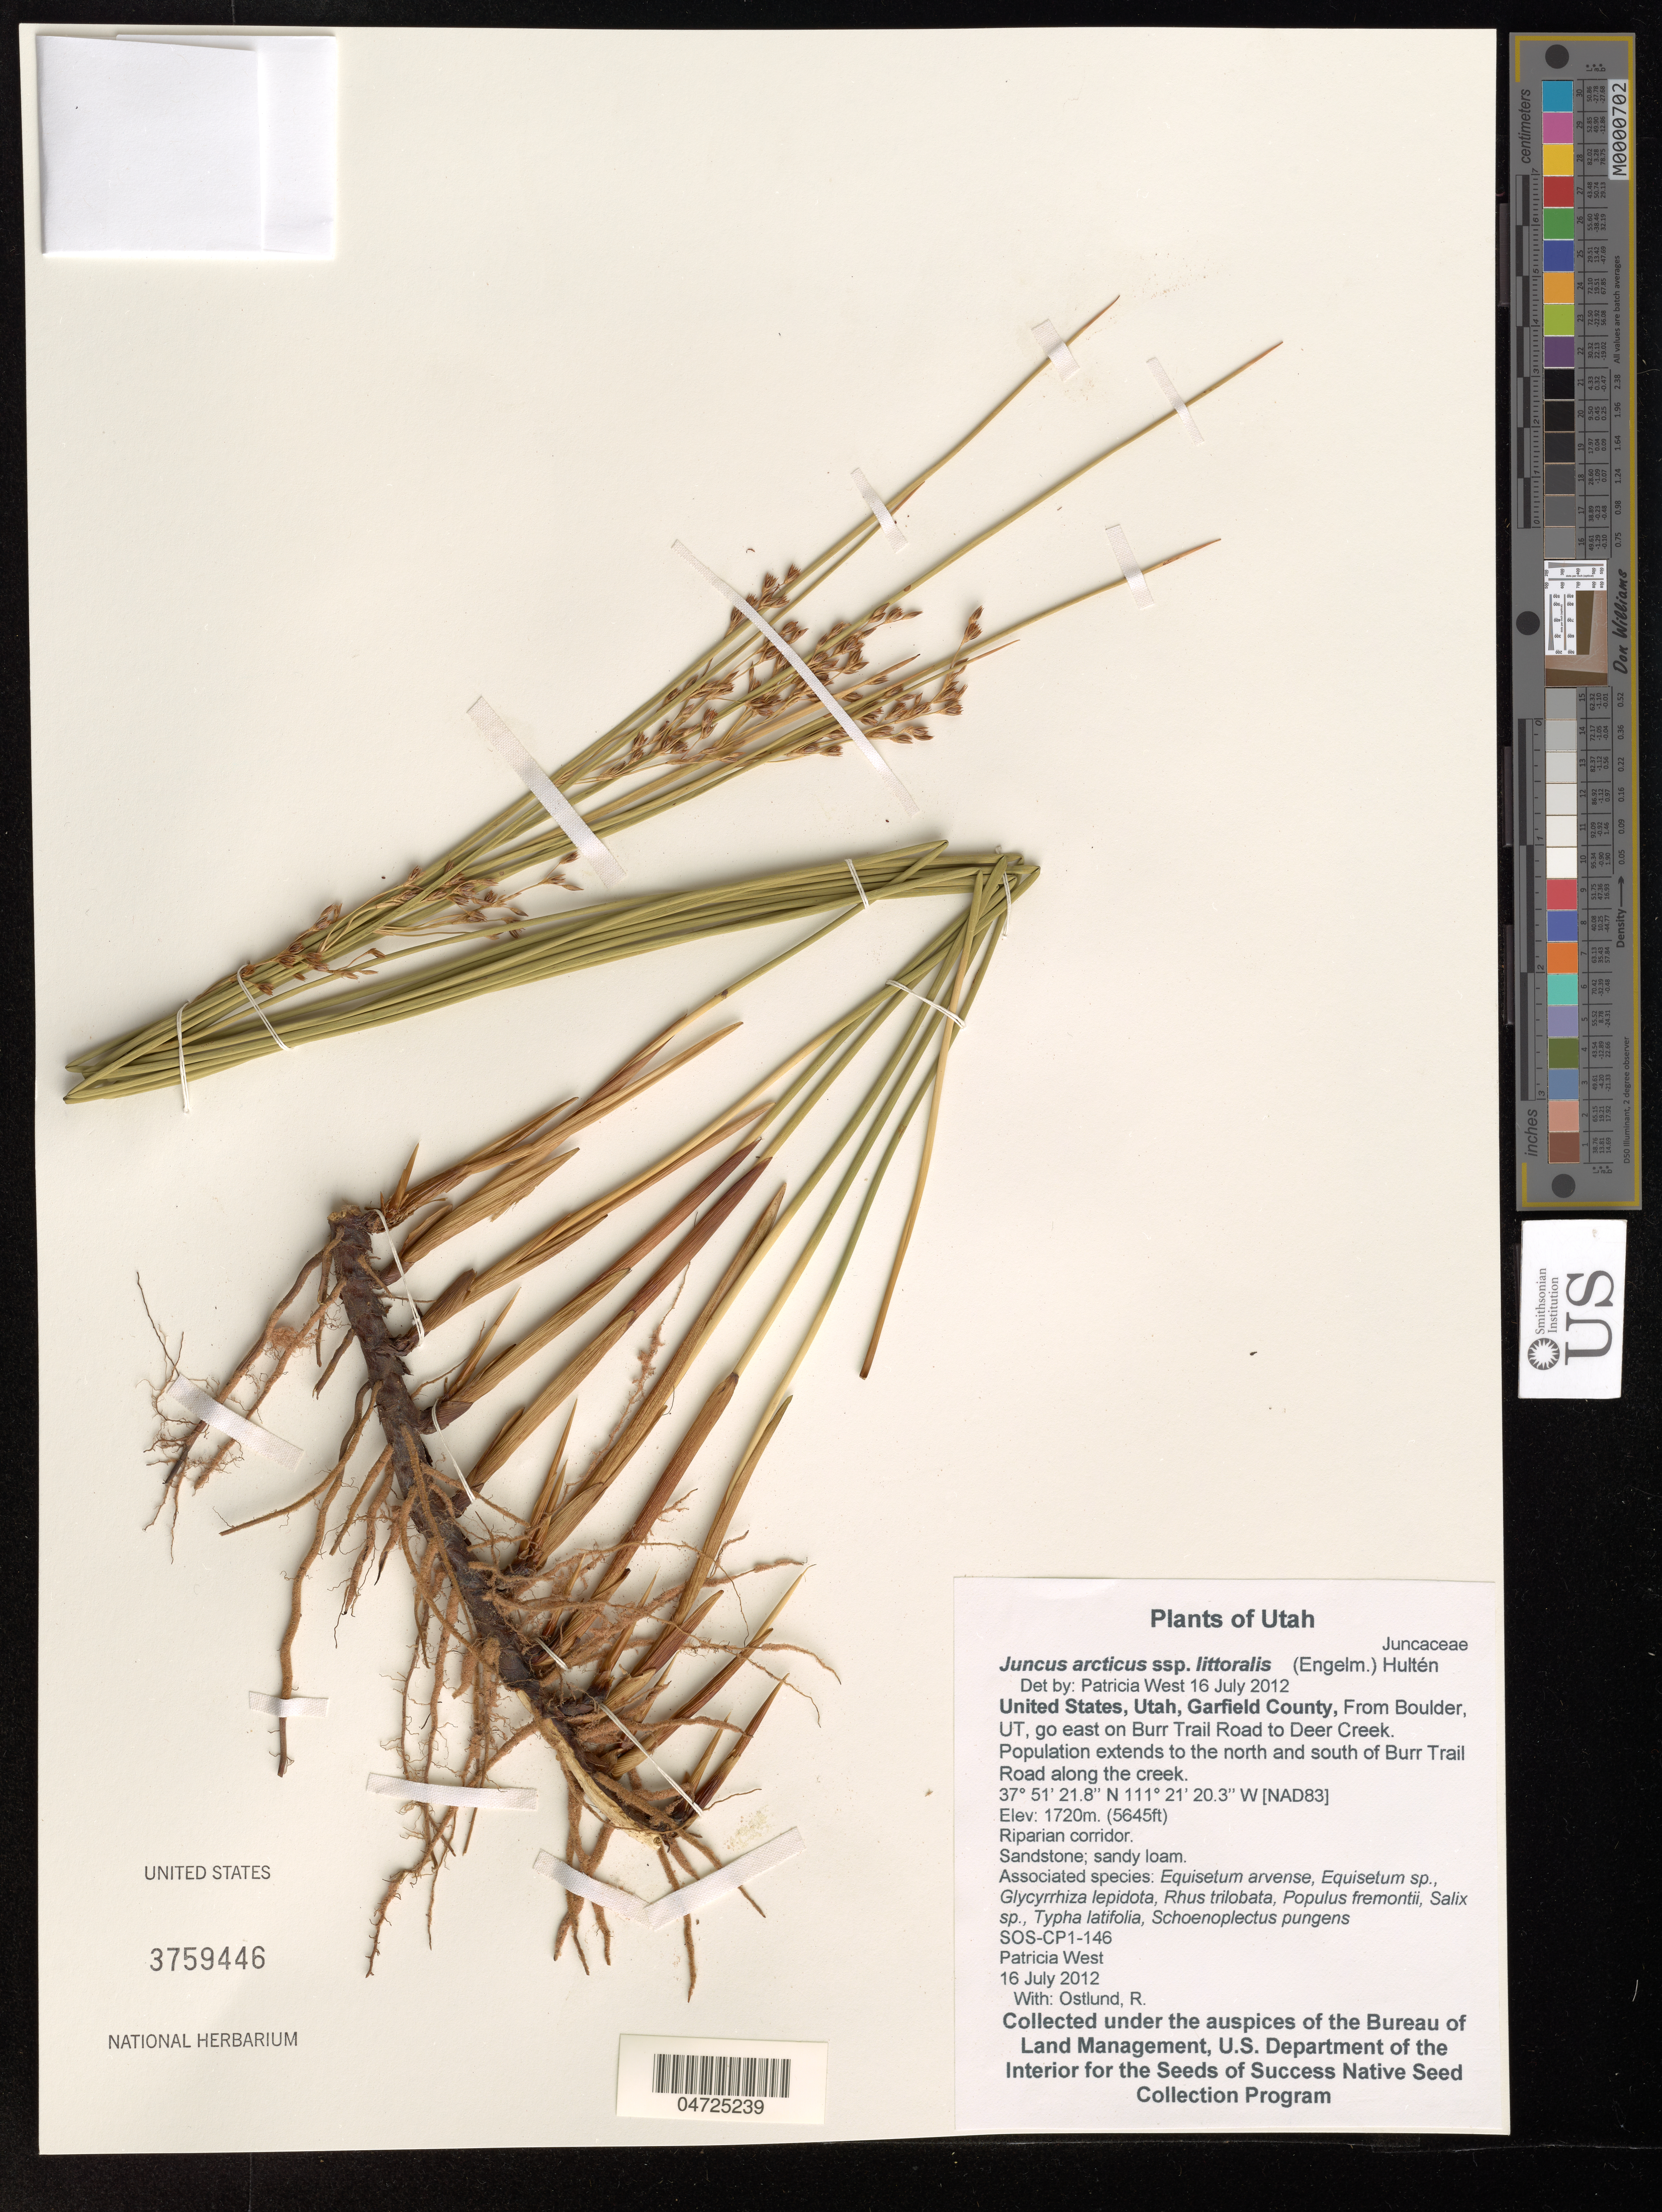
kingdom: Plantae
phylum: Tracheophyta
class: Liliopsida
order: Poales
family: Juncaceae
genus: Juncus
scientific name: Juncus arcticus subsp. littoralis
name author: (Engelm.) Hultén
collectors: P. West & R. Ostlund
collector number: SOS-CP1-146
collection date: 2012-07-16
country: United States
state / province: Utah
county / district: Garfield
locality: Garfield County, From Boulder, UT, go east on Burr Trail Road to Deer Creek. Population extends to the north and south of Burr Trail Road along the creek. [NAD83].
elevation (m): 1720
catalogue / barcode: US 3759446